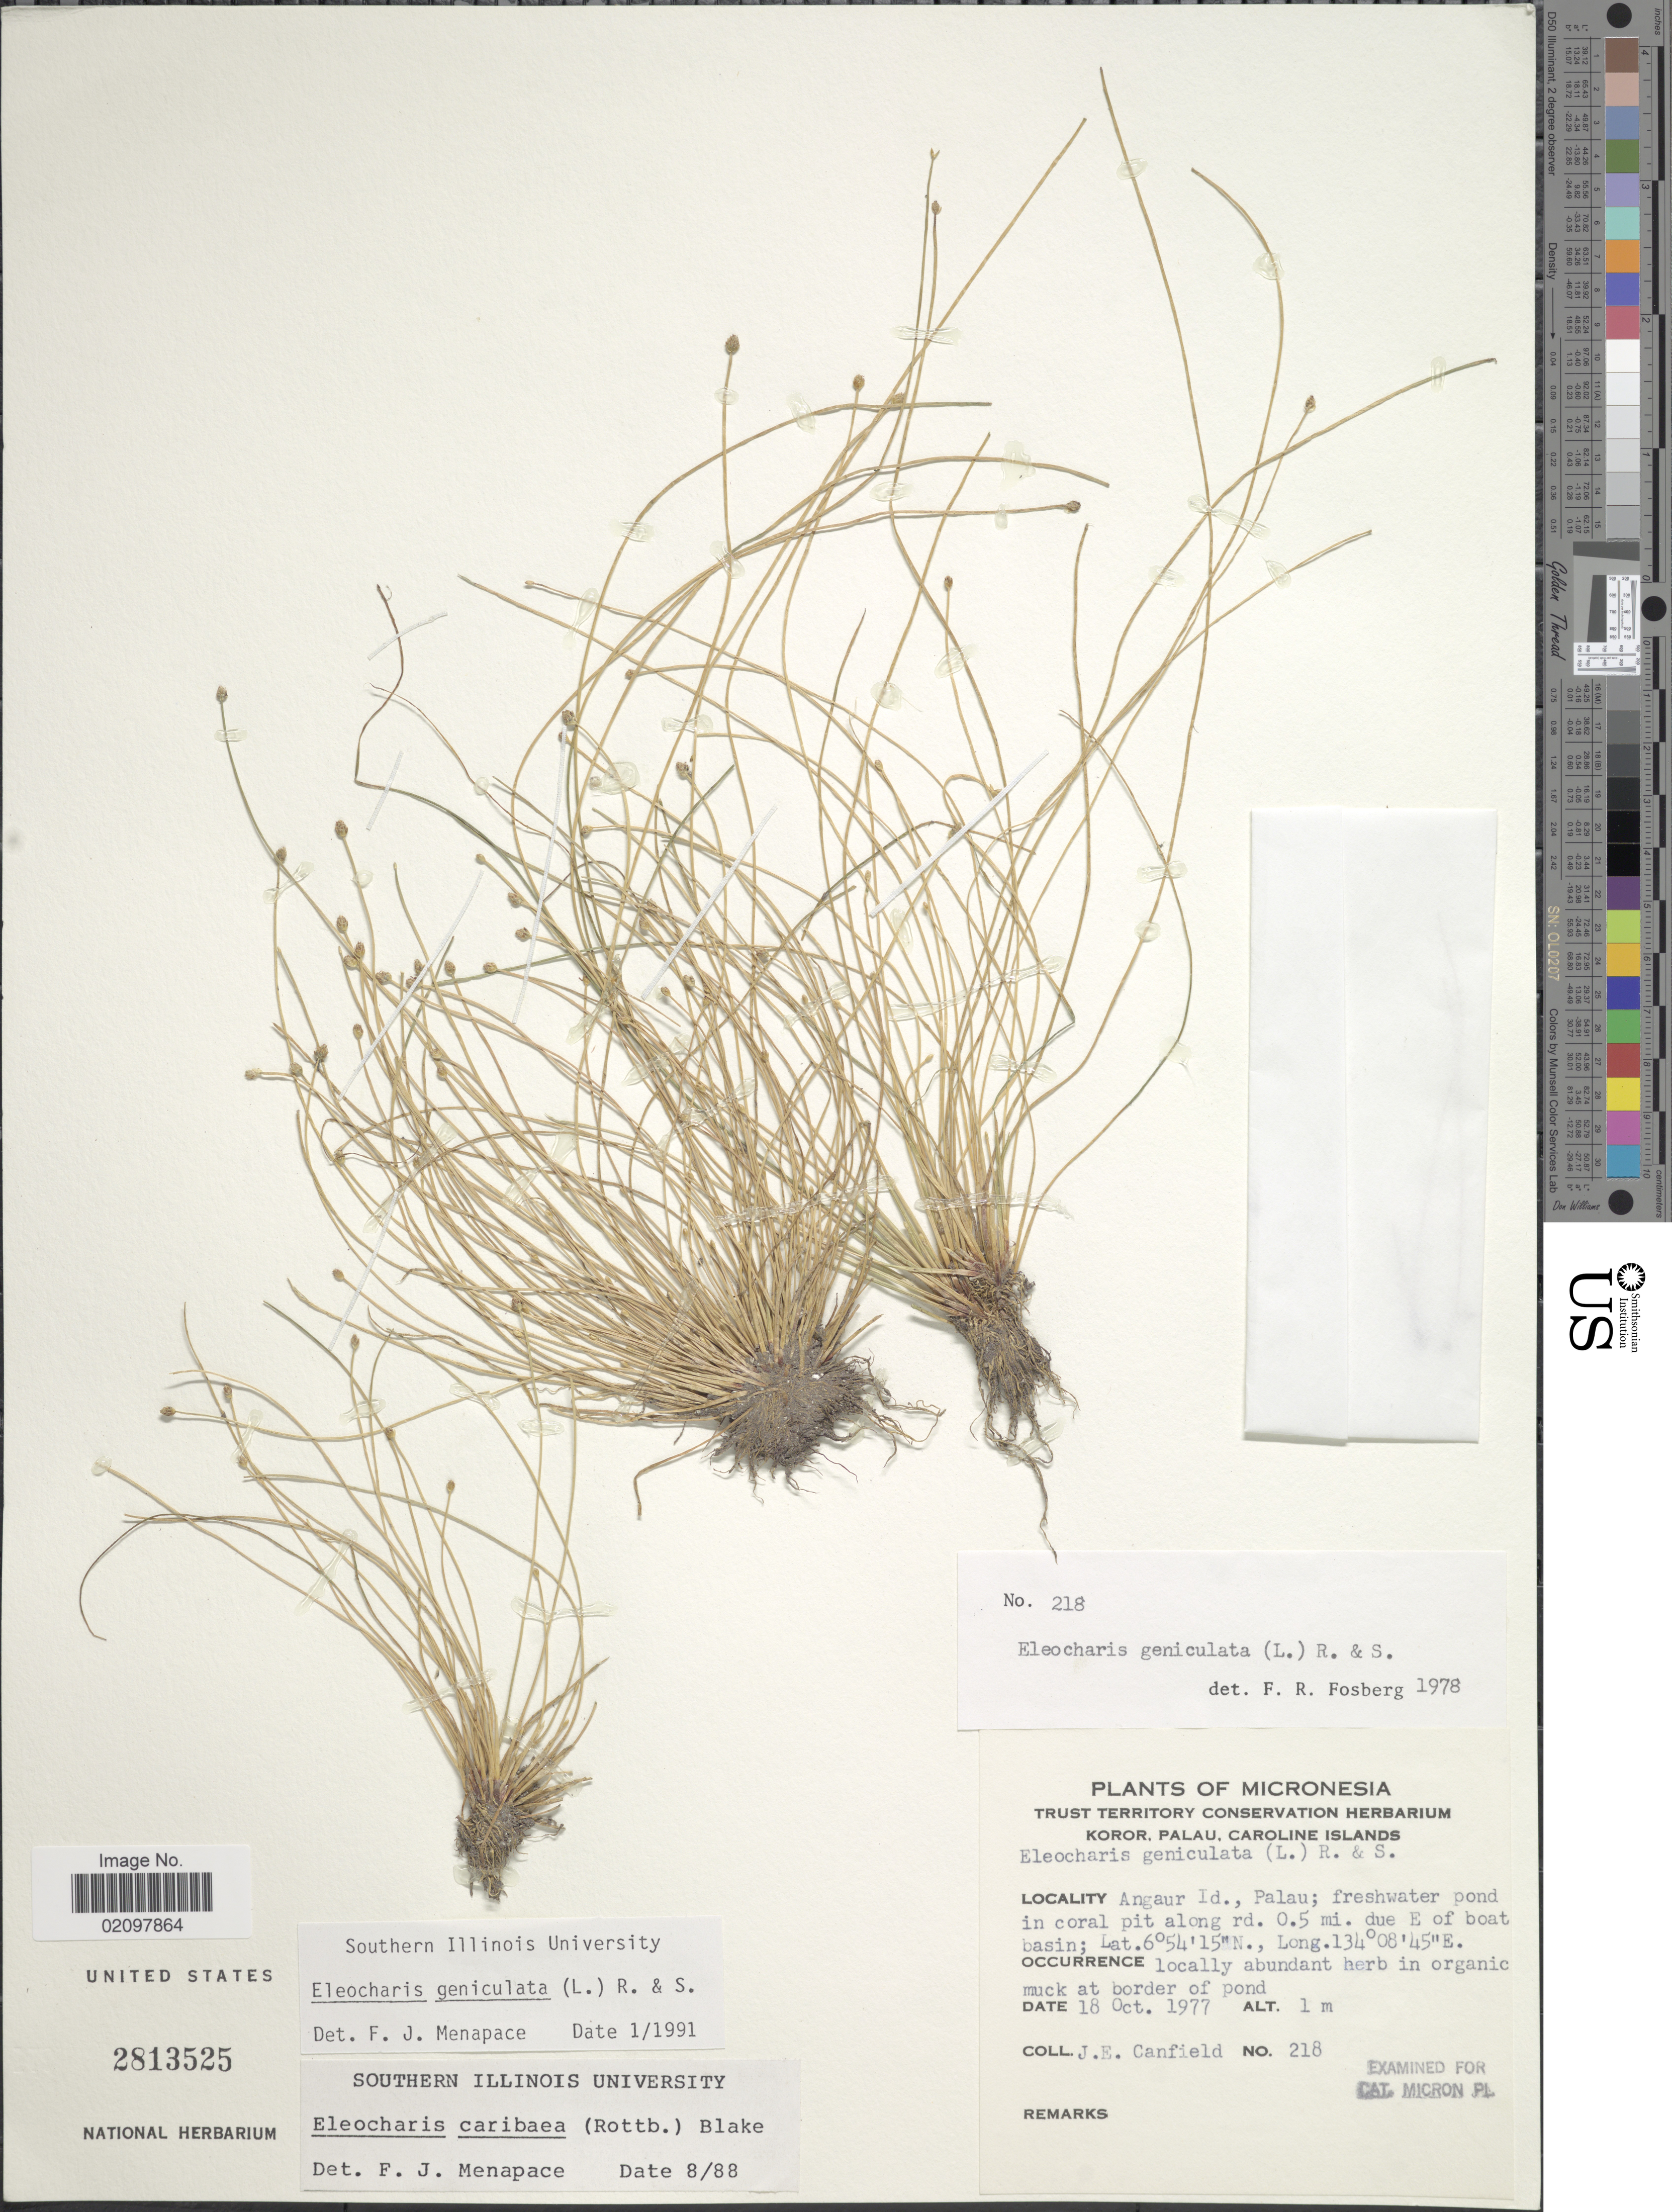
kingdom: Plantae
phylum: Tracheophyta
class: Liliopsida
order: Poales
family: Cyperaceae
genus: Eleocharis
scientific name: Eleocharis geniculata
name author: (L.) Roem. & Schult.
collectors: J. E. Canfield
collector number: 218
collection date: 1977-10-18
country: Palau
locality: Micronesia. Koror, Palau, Caroline Islands. Angaur Id., Palau; freshwater pond in coral pit along rd. 0.5 mi. due E of boat basin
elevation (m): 1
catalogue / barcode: US 2813525